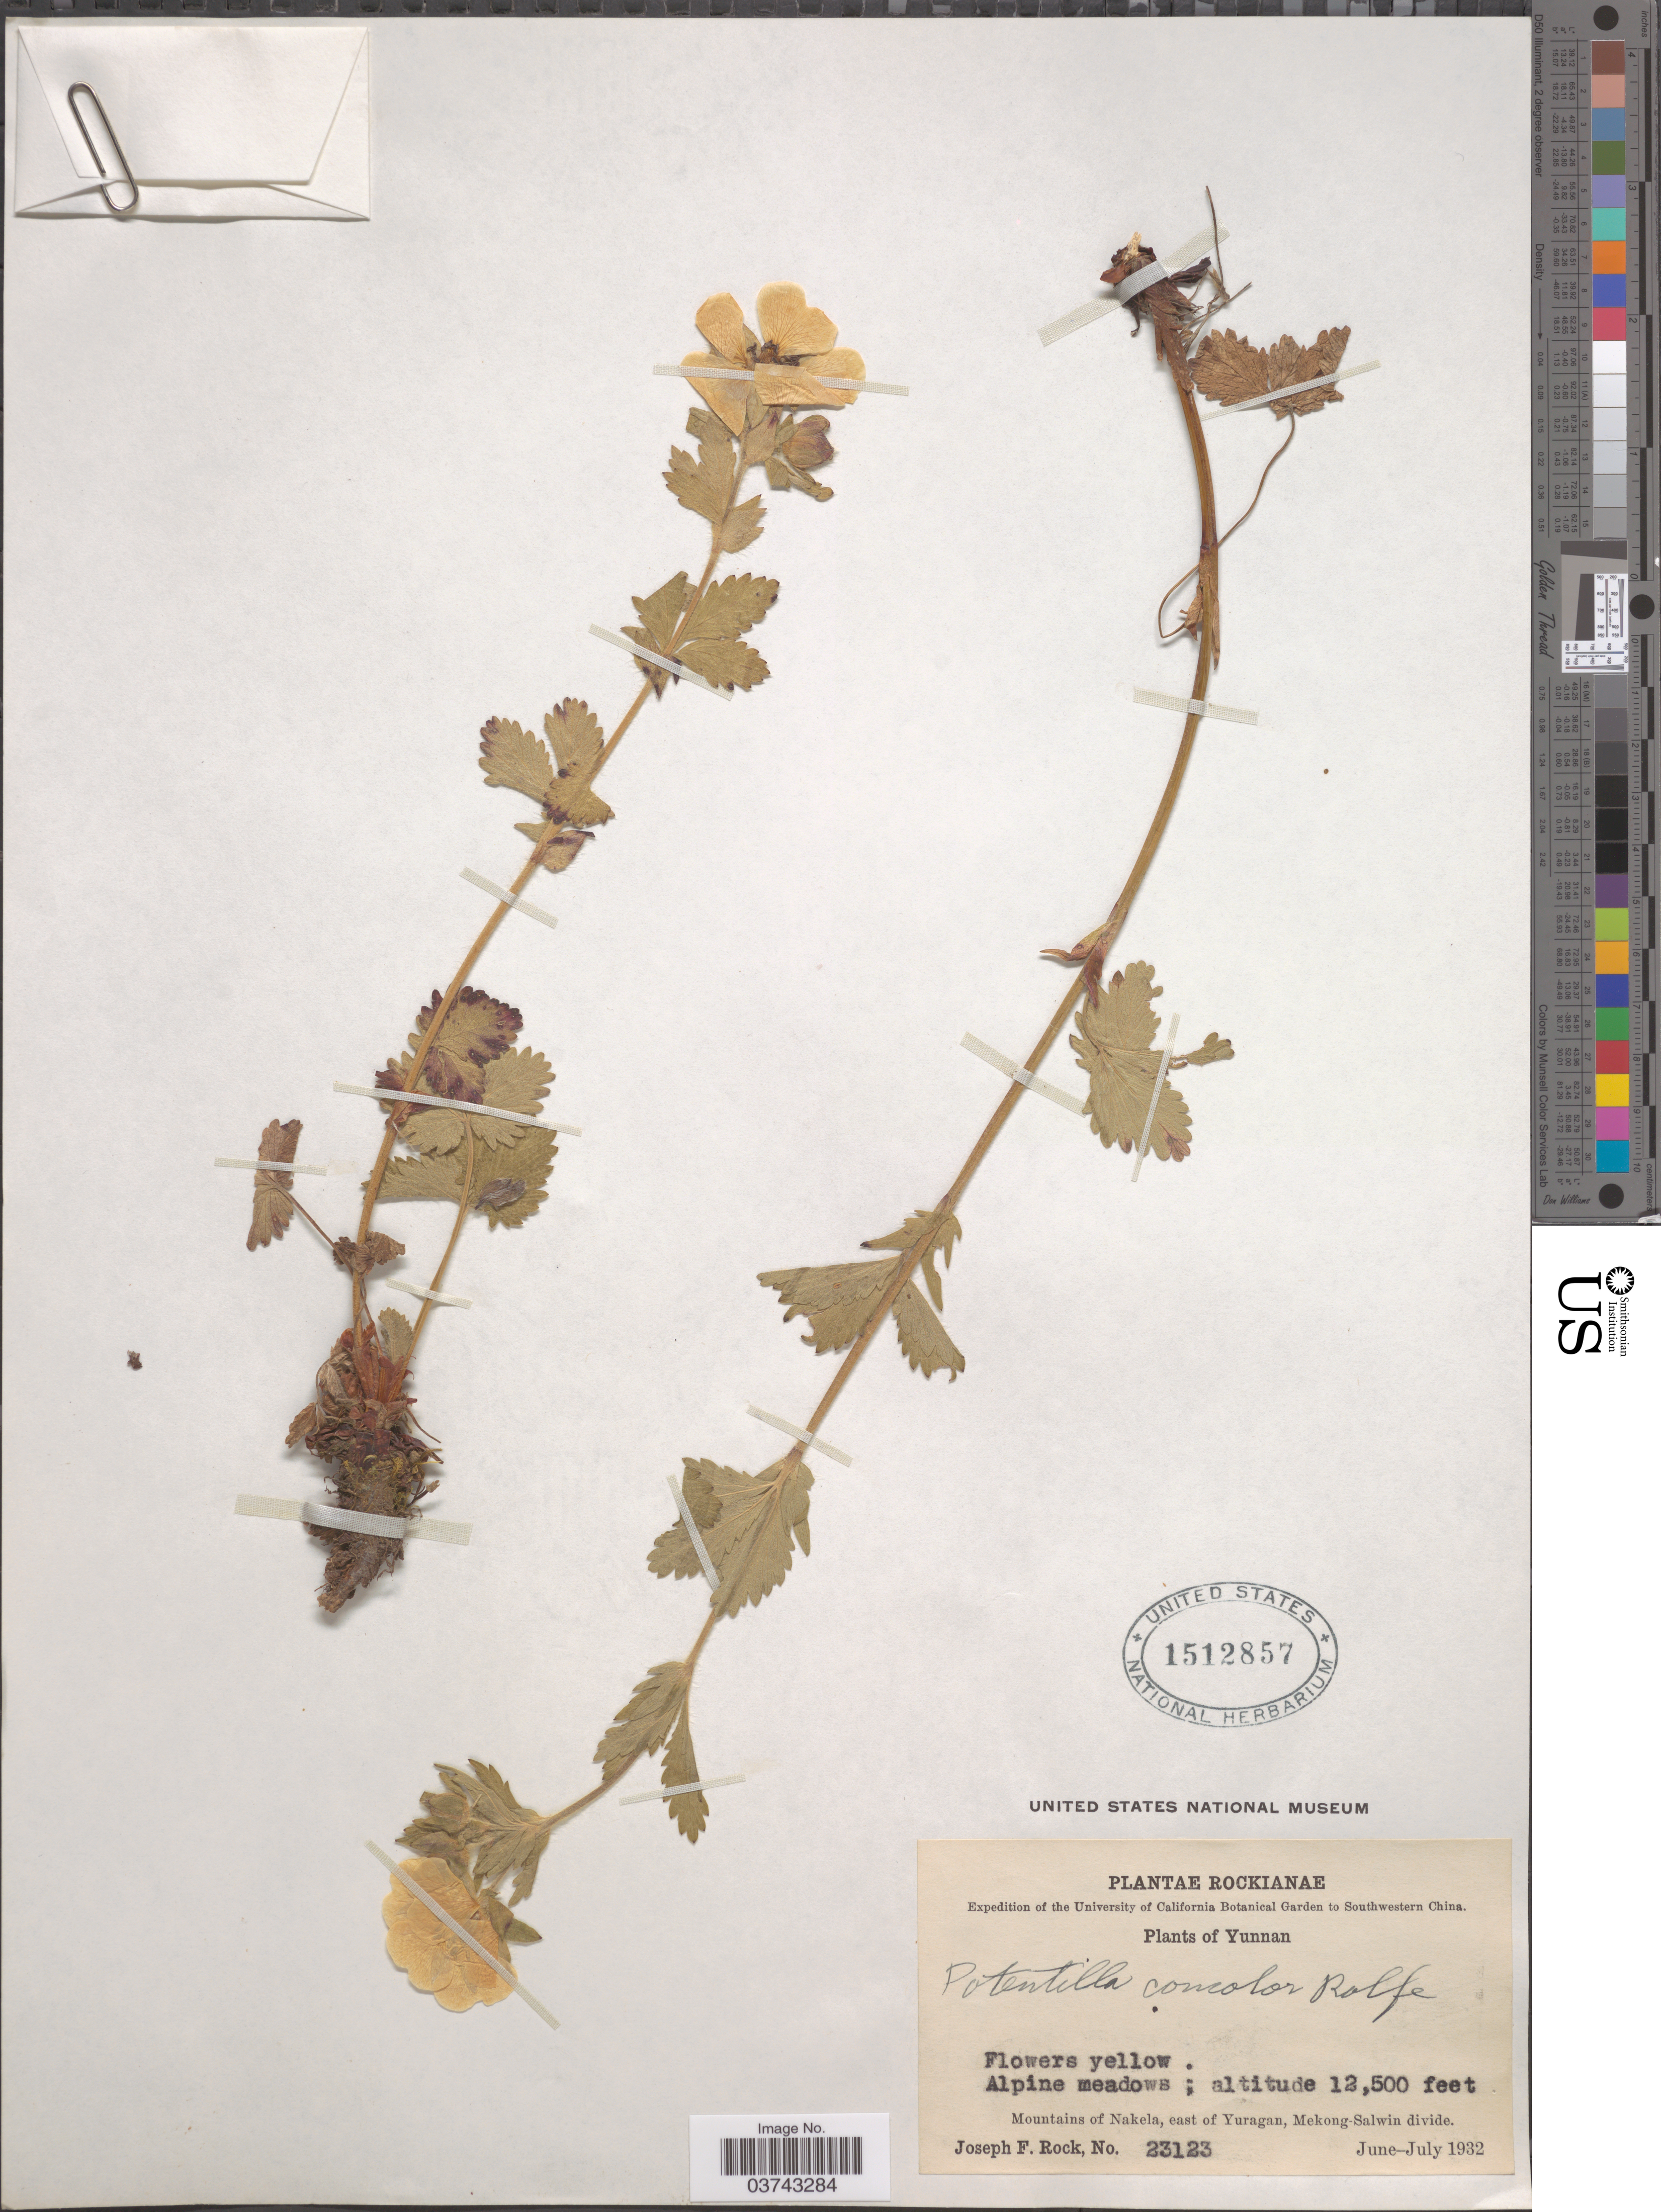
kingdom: Plantae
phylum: Tracheophyta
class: Magnoliopsida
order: Rosales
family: Rosaceae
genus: Potentilla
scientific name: Potentilla concolor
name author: Rolfe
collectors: J. F. Rock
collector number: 23123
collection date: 1932-06/1932-07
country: China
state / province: Yunnan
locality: Southwestern China. Mountains of Nakela, east of Yuragan, Mekong-Salwin divide.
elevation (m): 3810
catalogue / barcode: US 1512857